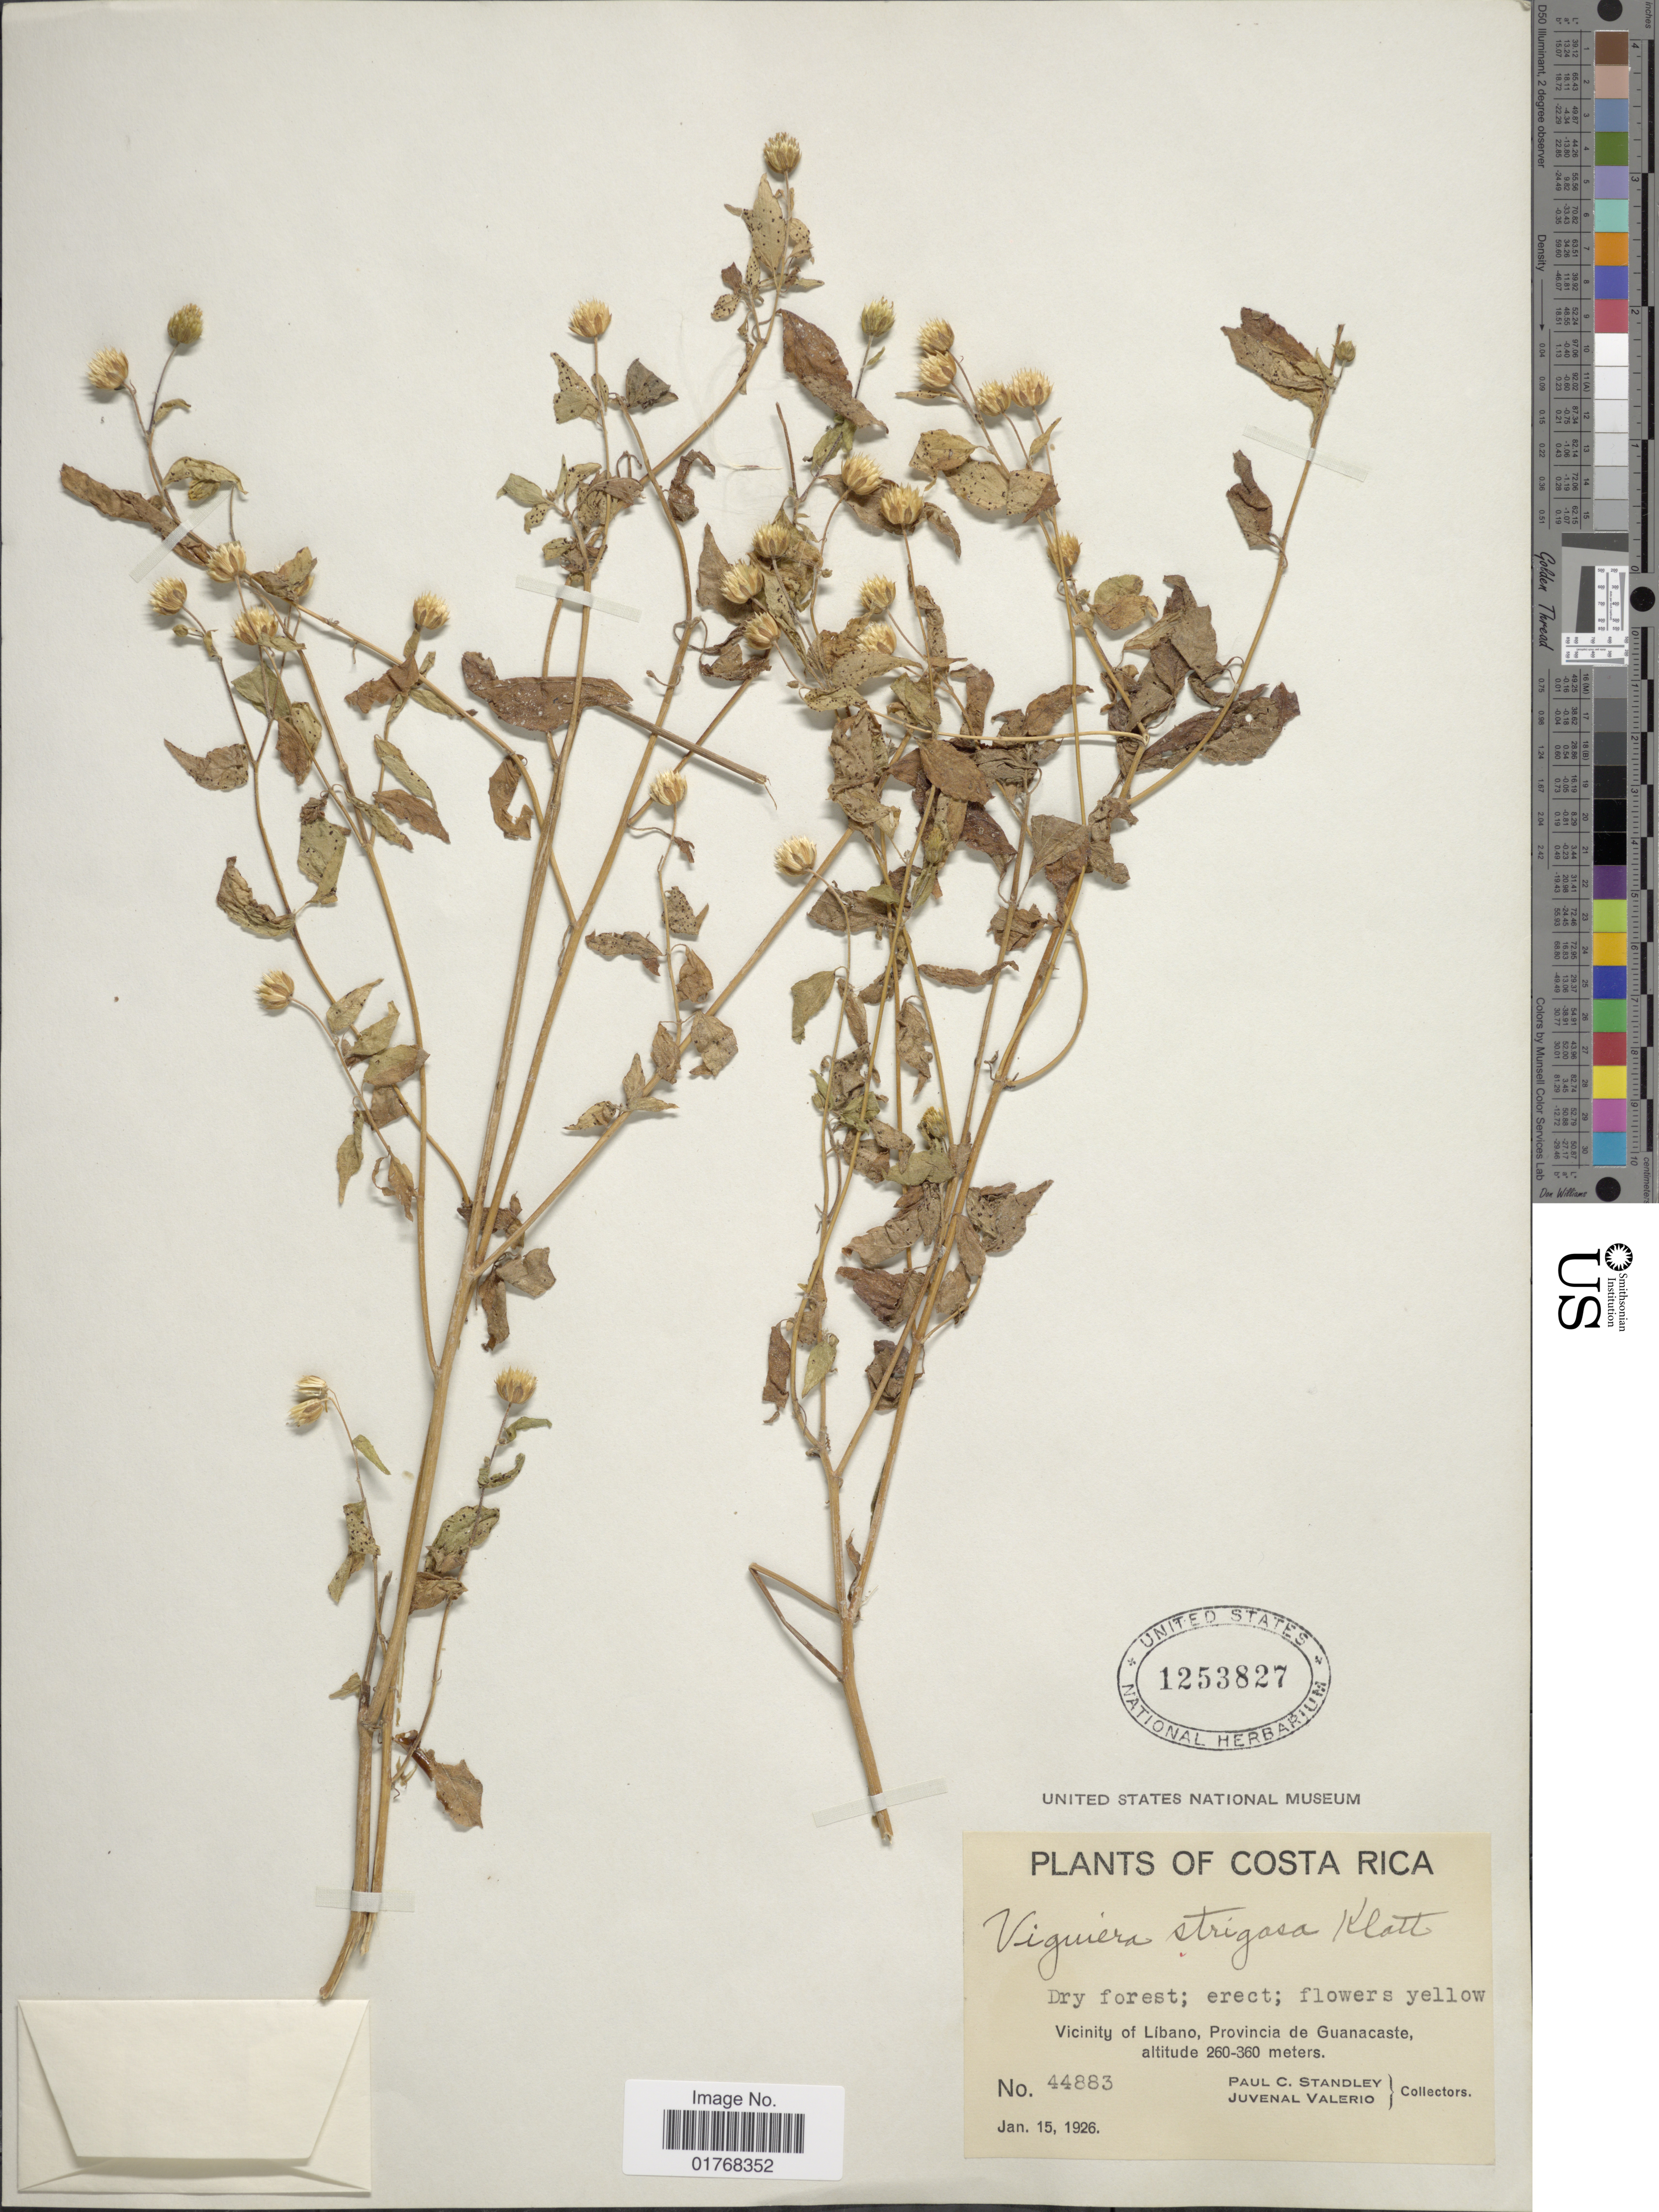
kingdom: Plantae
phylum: Tracheophyta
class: Magnoliopsida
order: Asterales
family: Asteraceae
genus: Viguiera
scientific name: Viguiera strigosa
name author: Klatt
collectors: P. C. Standley & J. Valerio R.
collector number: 44883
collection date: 1926-01-15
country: Costa Rica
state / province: Guanacaste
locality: Vicinity of Libano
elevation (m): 260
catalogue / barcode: US 1253827